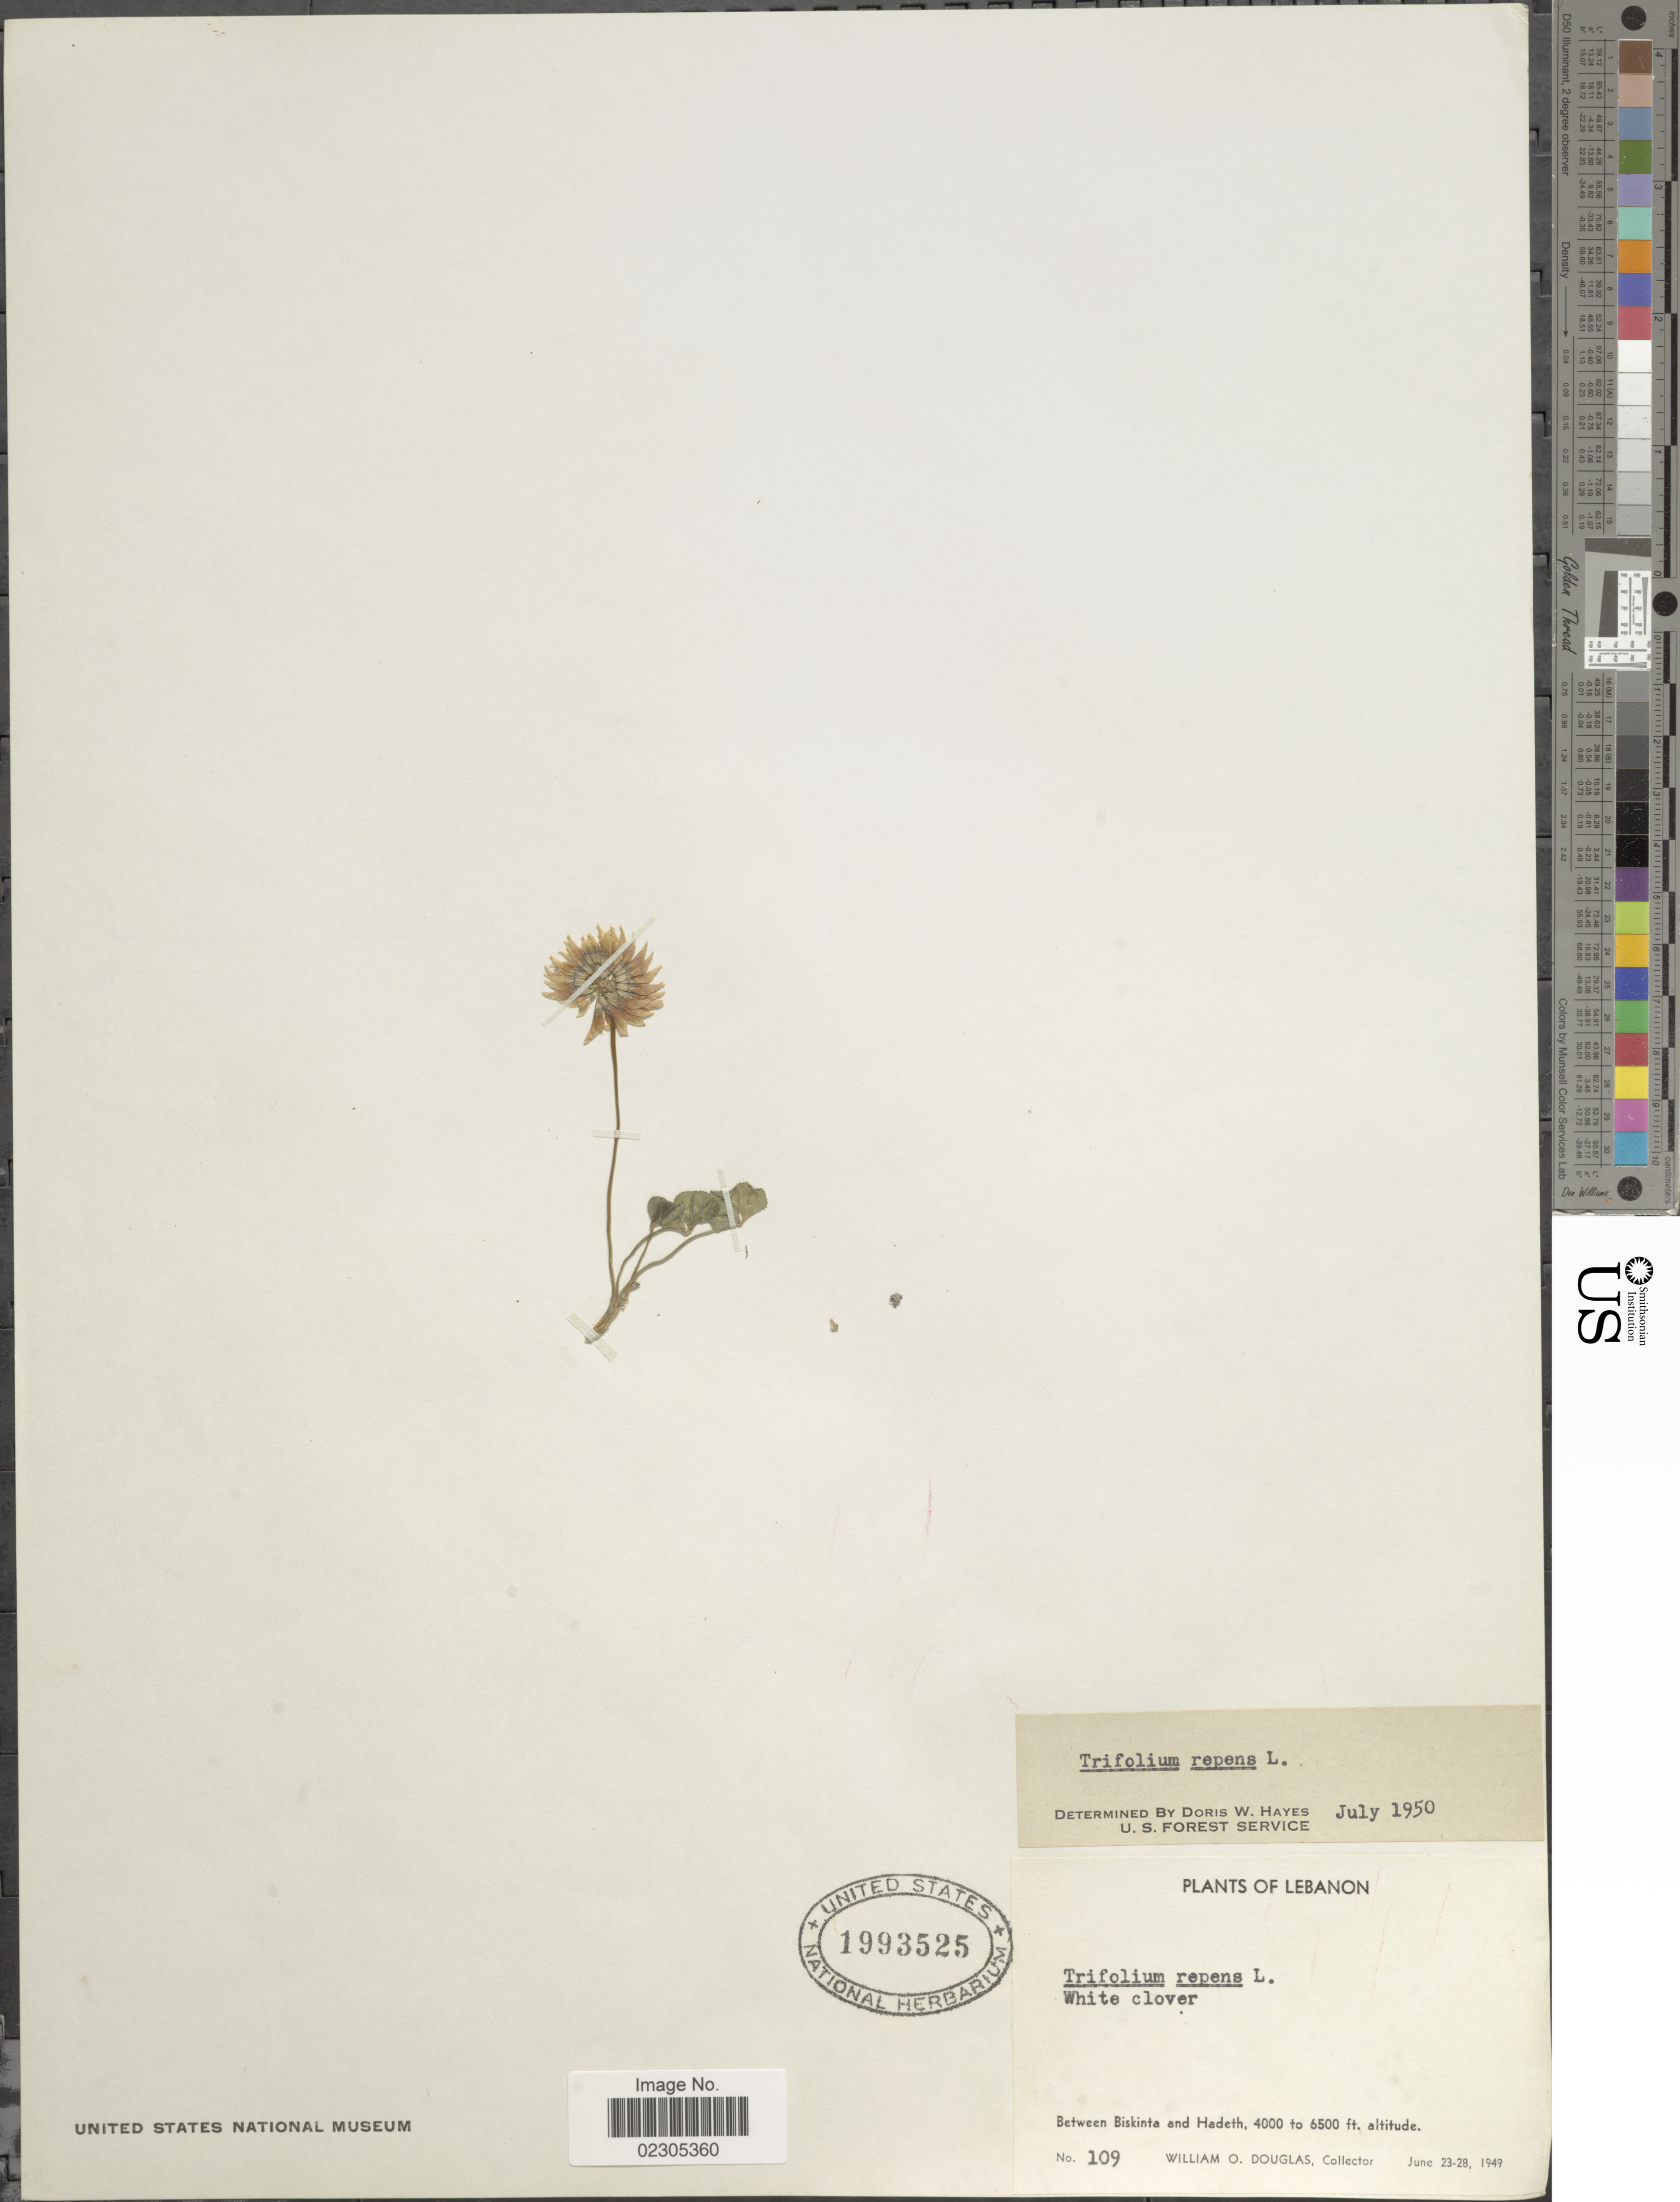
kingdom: Plantae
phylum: Tracheophyta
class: Magnoliopsida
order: Fabales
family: Fabaceae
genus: Trifolium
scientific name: Trifolium repens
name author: L.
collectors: W. Douglas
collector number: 109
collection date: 1949-06-23/1949-06-28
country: Lebanon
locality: Between Biskinta and Hadeth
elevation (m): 1219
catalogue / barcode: US 1993525